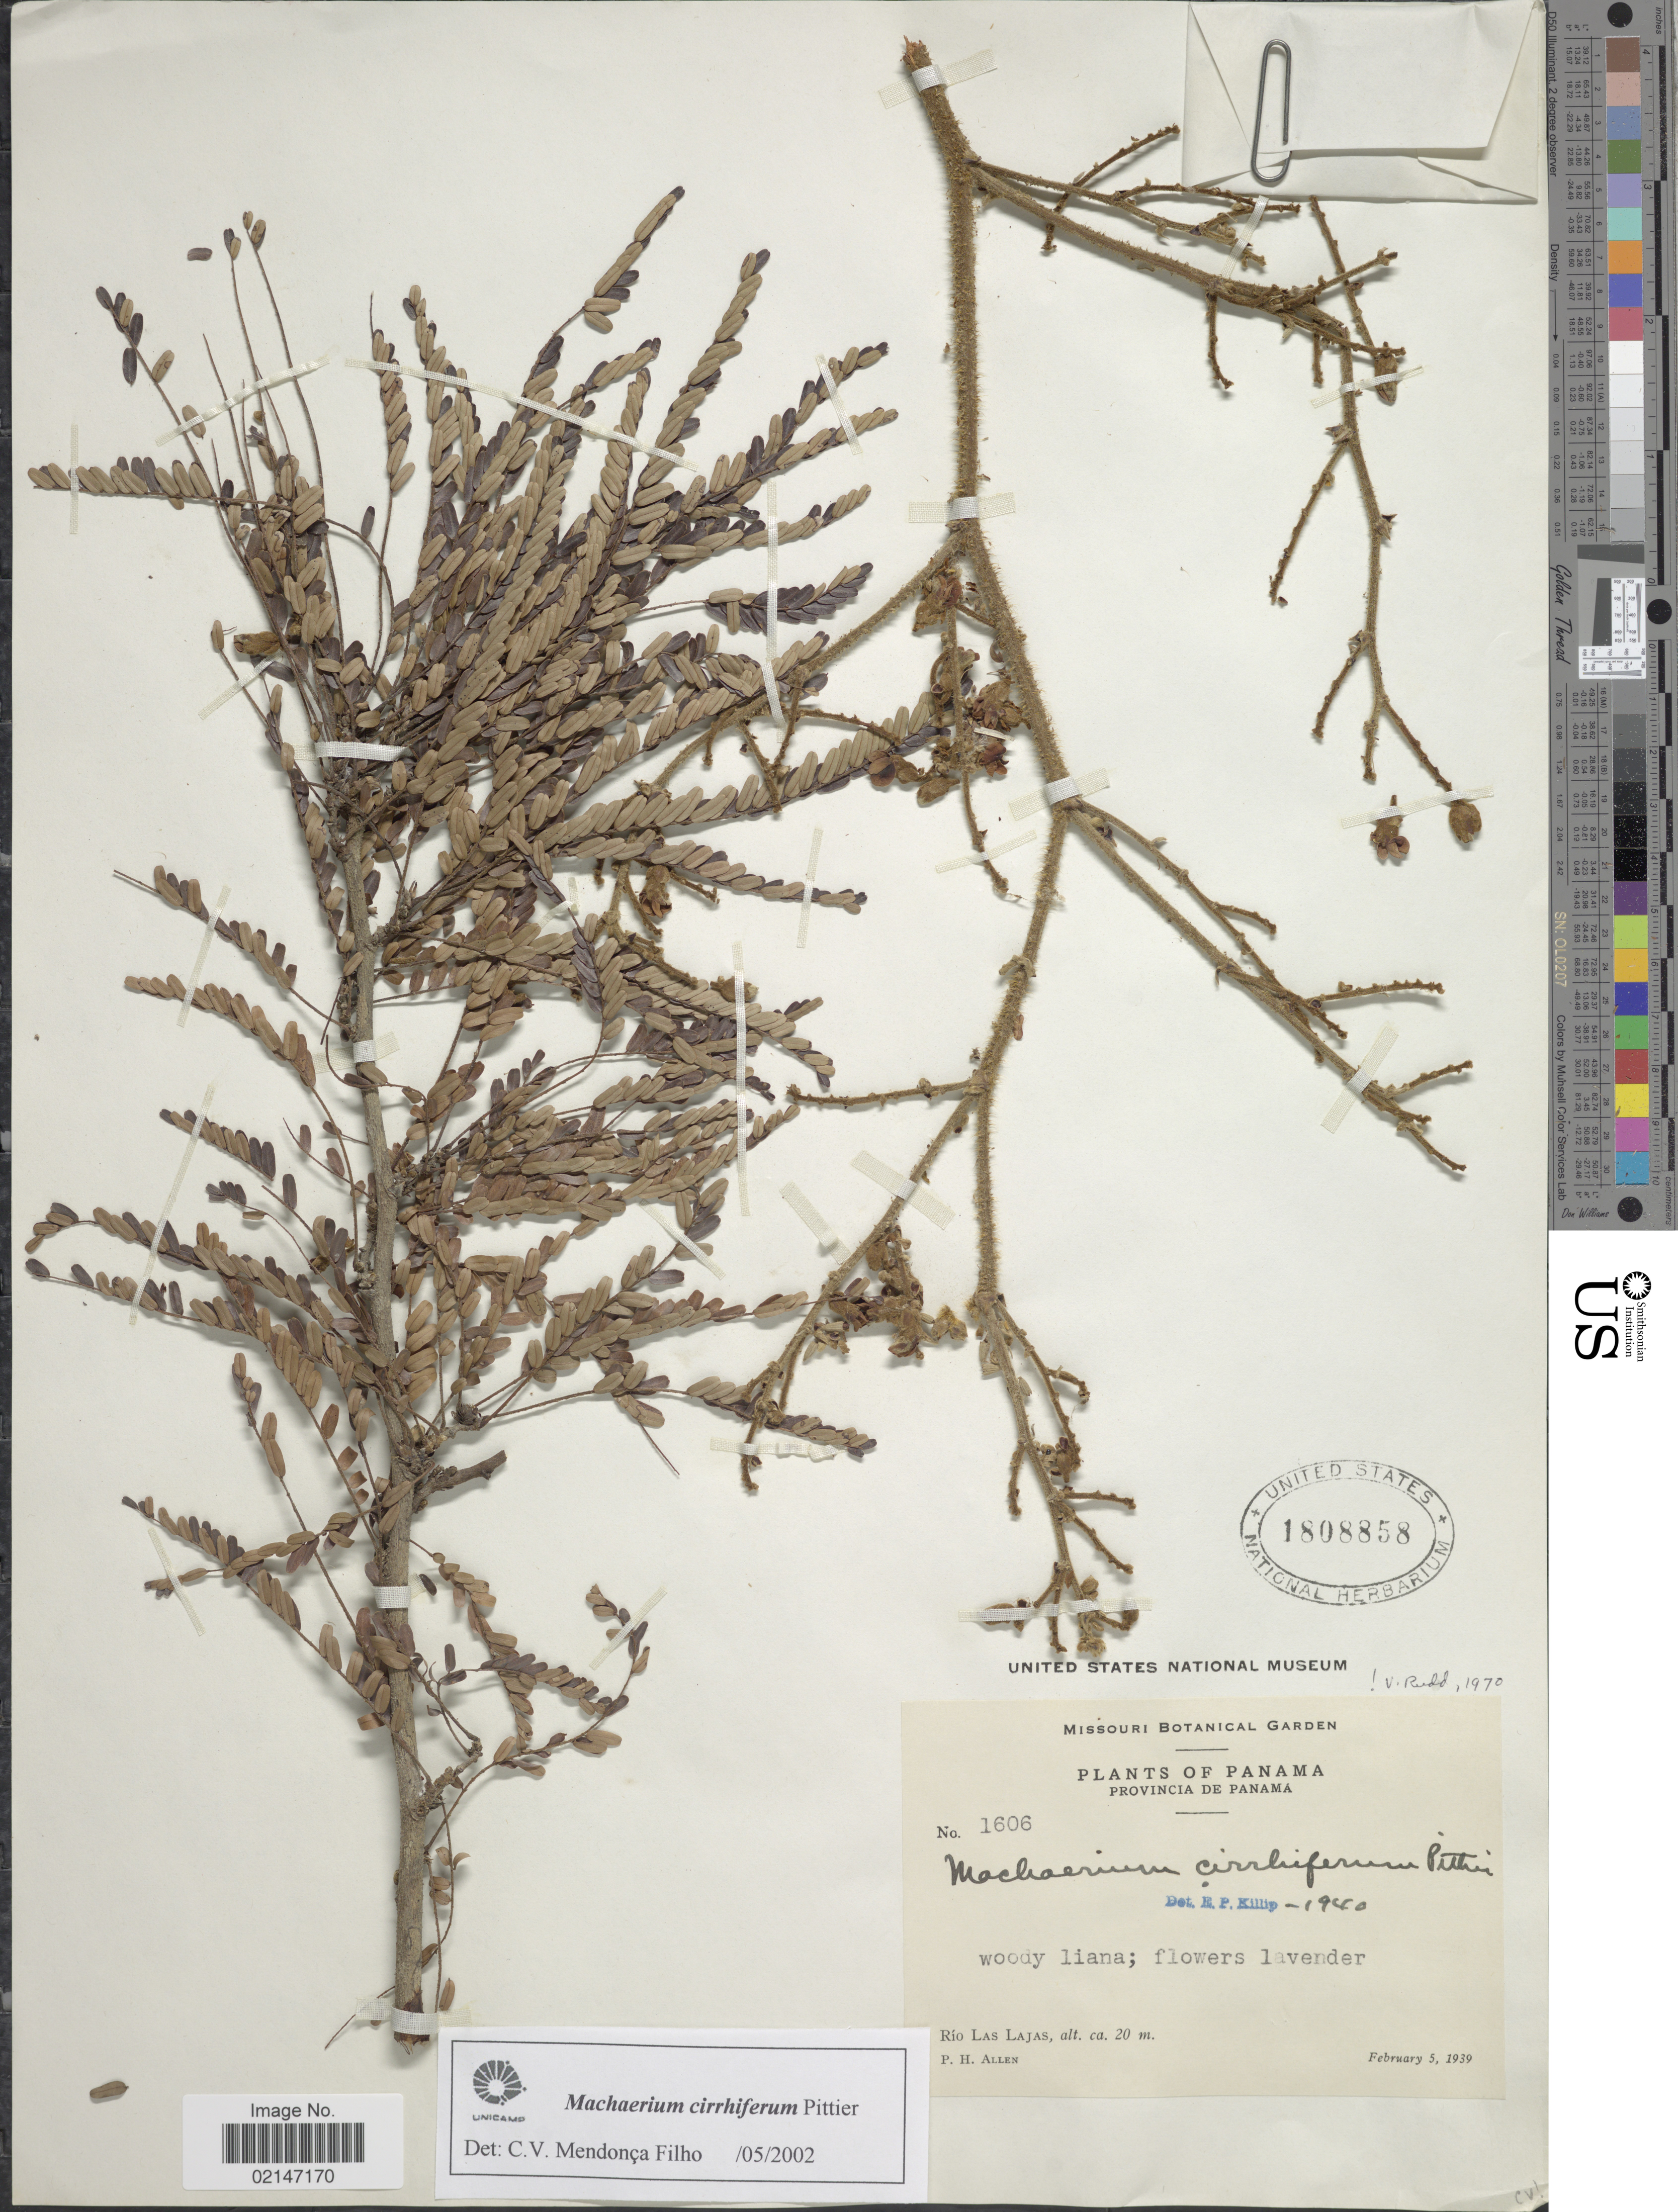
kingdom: Plantae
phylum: Tracheophyta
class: Magnoliopsida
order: Fabales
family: Fabaceae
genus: Machaerium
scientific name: Machaerium cirrhiferum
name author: Pittier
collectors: P. H. Allen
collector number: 1606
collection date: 1939-02-05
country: Panama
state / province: Panamá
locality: Río Las Lajas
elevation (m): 20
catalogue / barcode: US 1808858